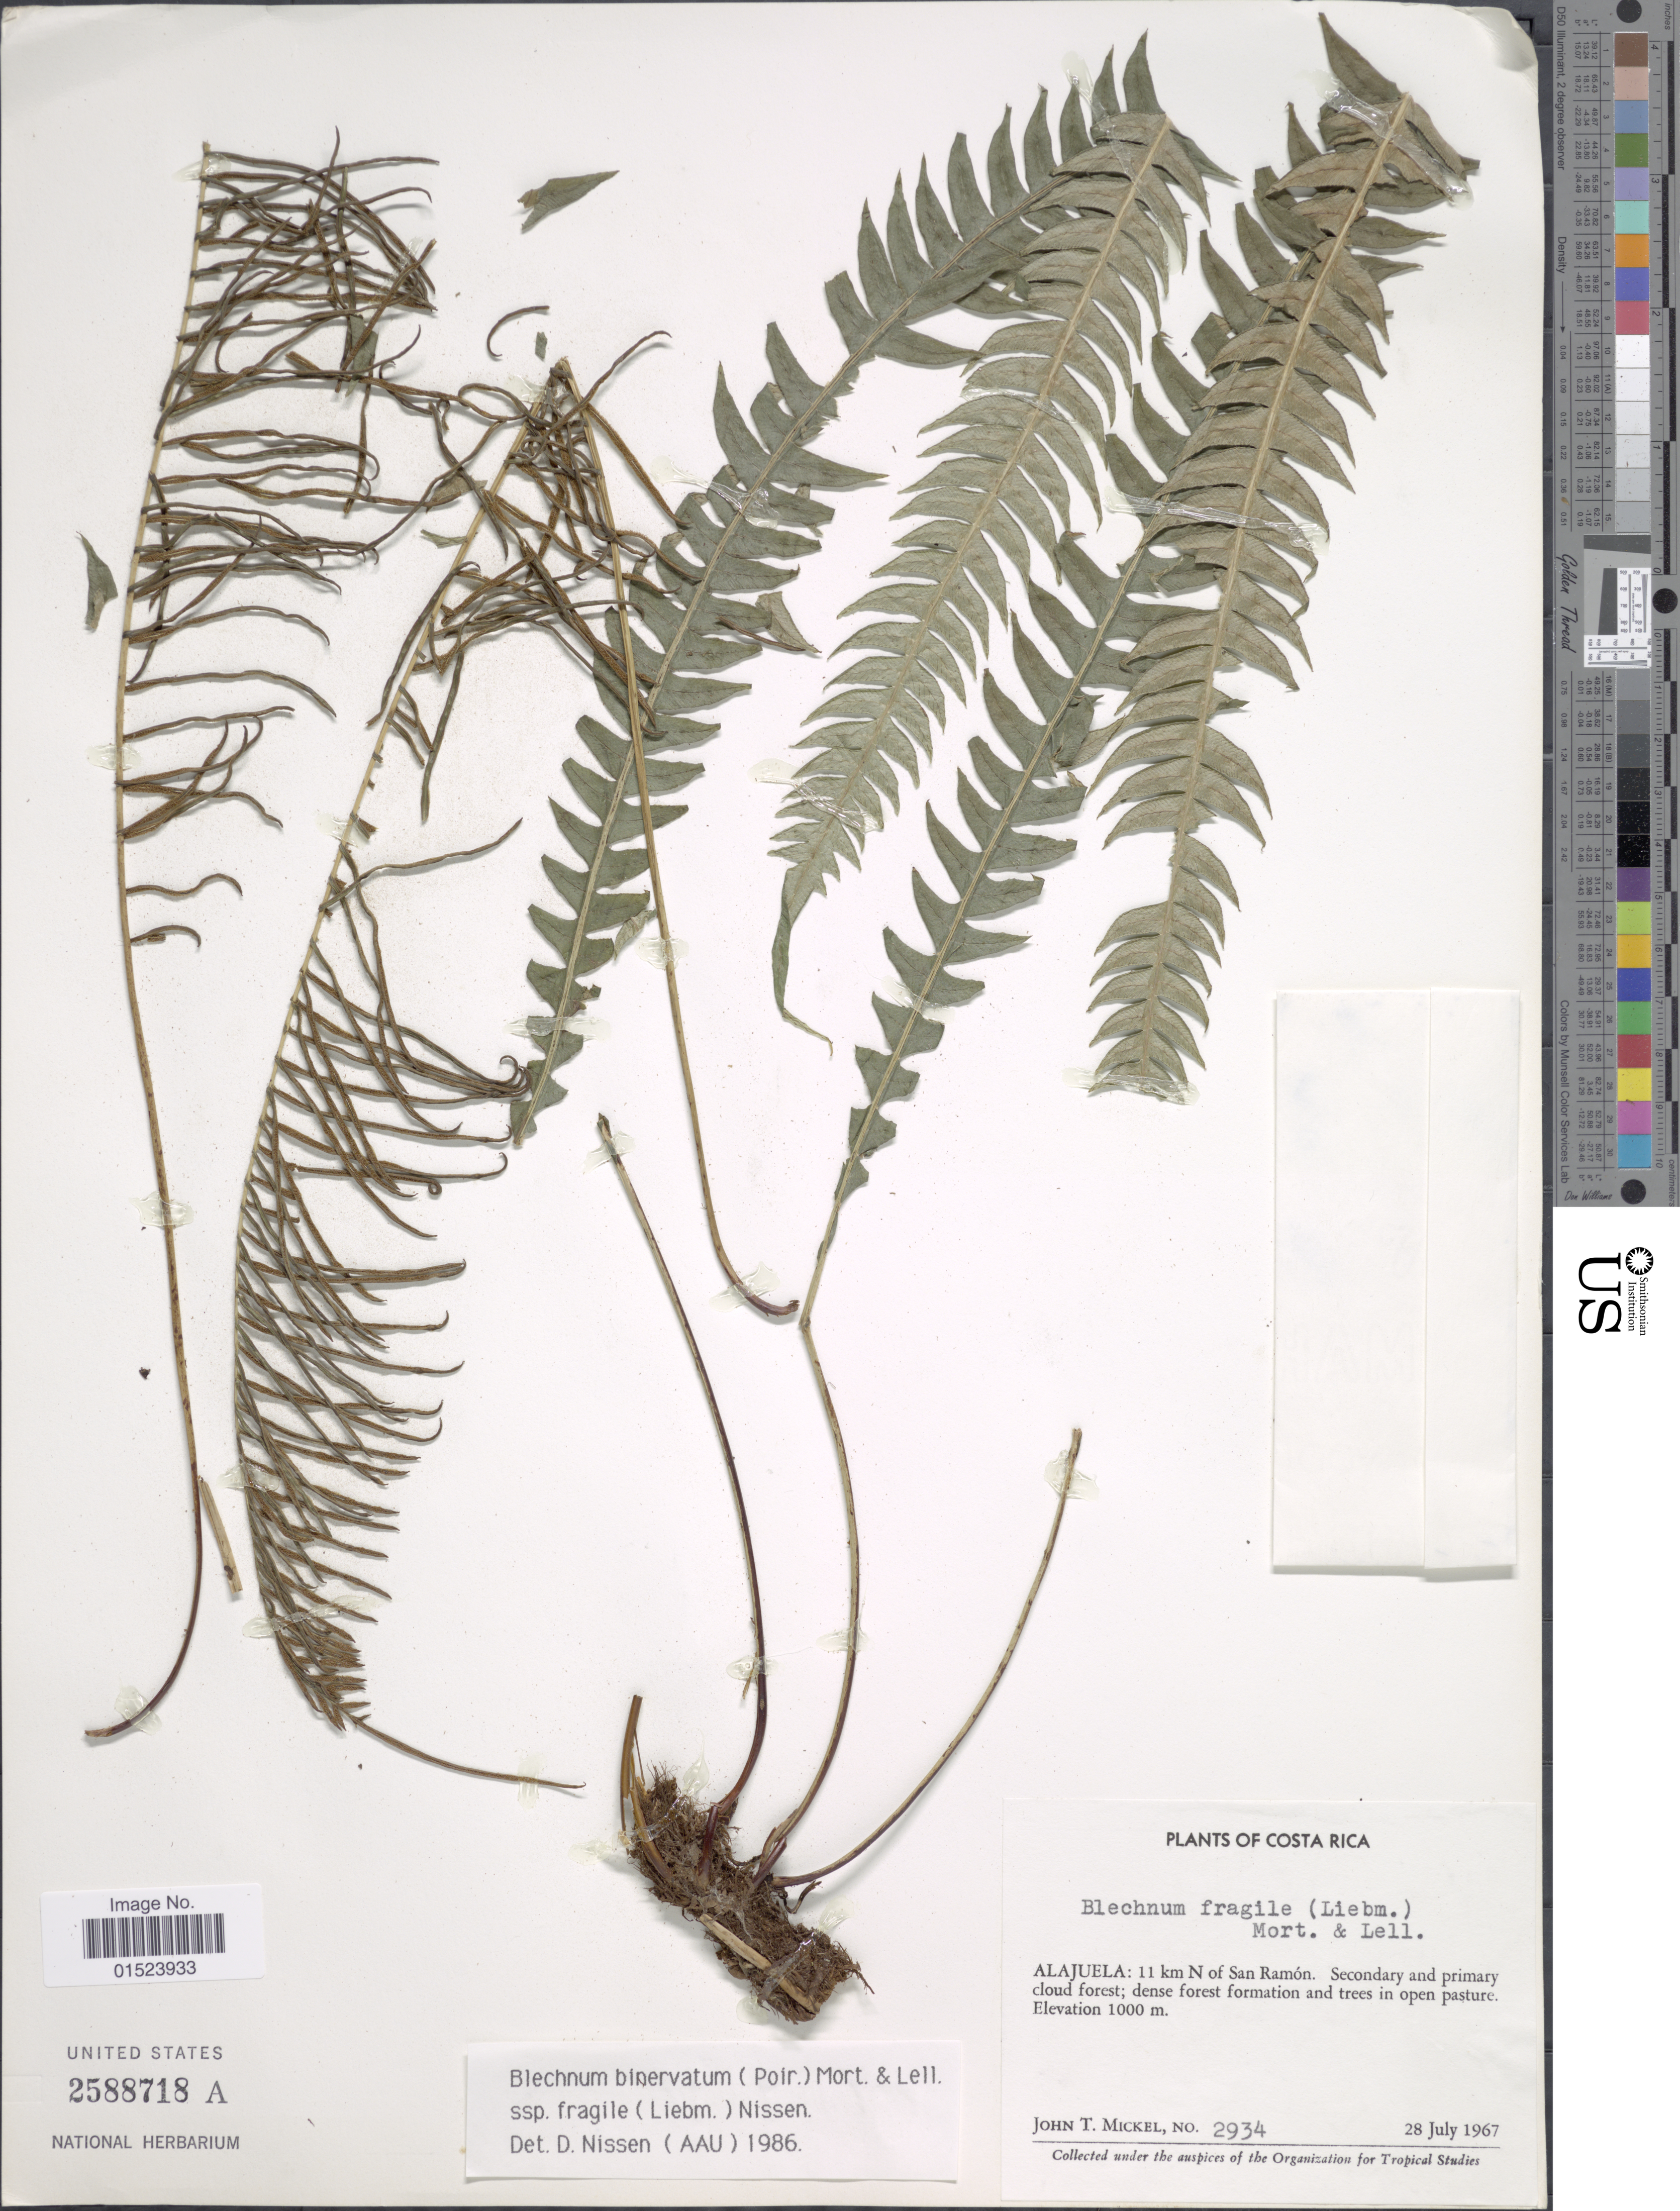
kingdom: Plantae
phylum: Tracheophyta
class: Polypodiopsida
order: Polypodiales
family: Blechnaceae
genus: Blechnum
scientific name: Blechnum fragile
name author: (Liebm.) C.V. Morton & Lellinger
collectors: J. T. Mickel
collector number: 2934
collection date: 1967-07-28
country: Costa Rica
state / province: Alajuela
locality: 11 km N of San Ramón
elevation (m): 1000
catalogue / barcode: US 2588718A